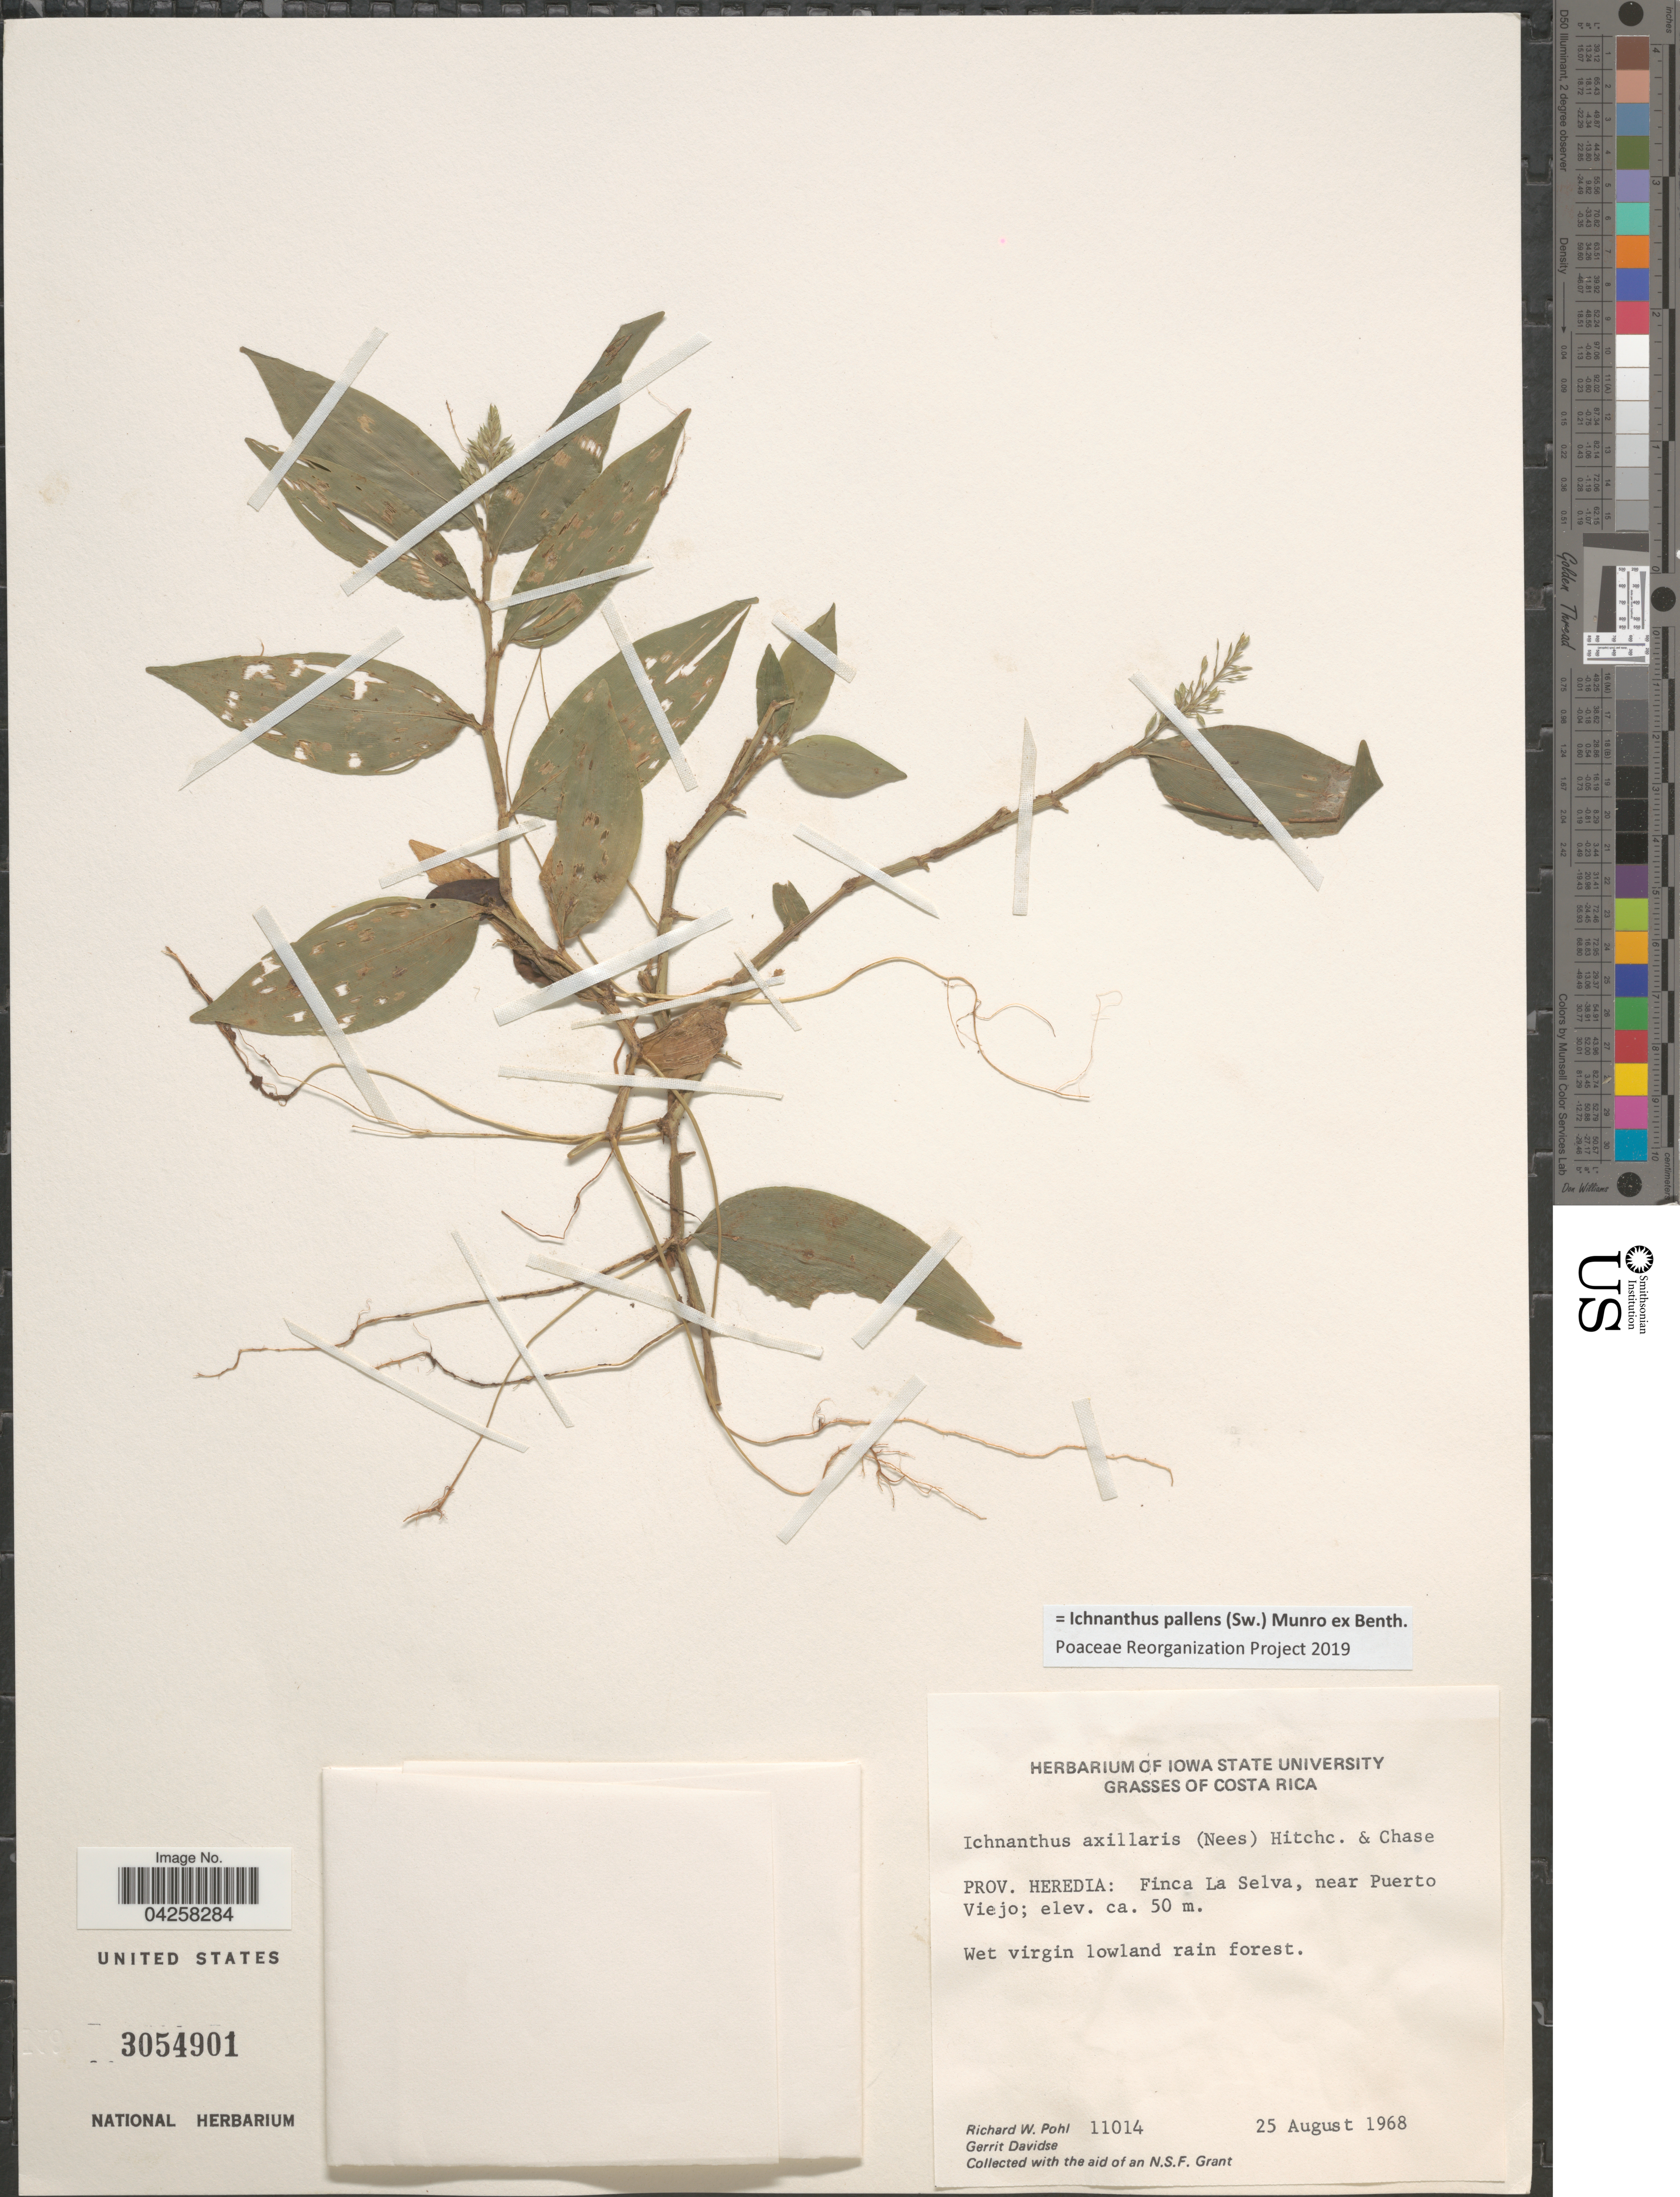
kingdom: Plantae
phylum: Tracheophyta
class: Liliopsida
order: Poales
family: Poaceae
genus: Ichnanthus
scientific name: Ichnanthus pallens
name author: (Sw.) Munro ex Benth.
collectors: R. W. Pohl & G. Davidse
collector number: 11014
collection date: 1968-08-25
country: Costa Rica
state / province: Heredia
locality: Finca La Selva, near Puerto Viejo.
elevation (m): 50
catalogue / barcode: US 3054901